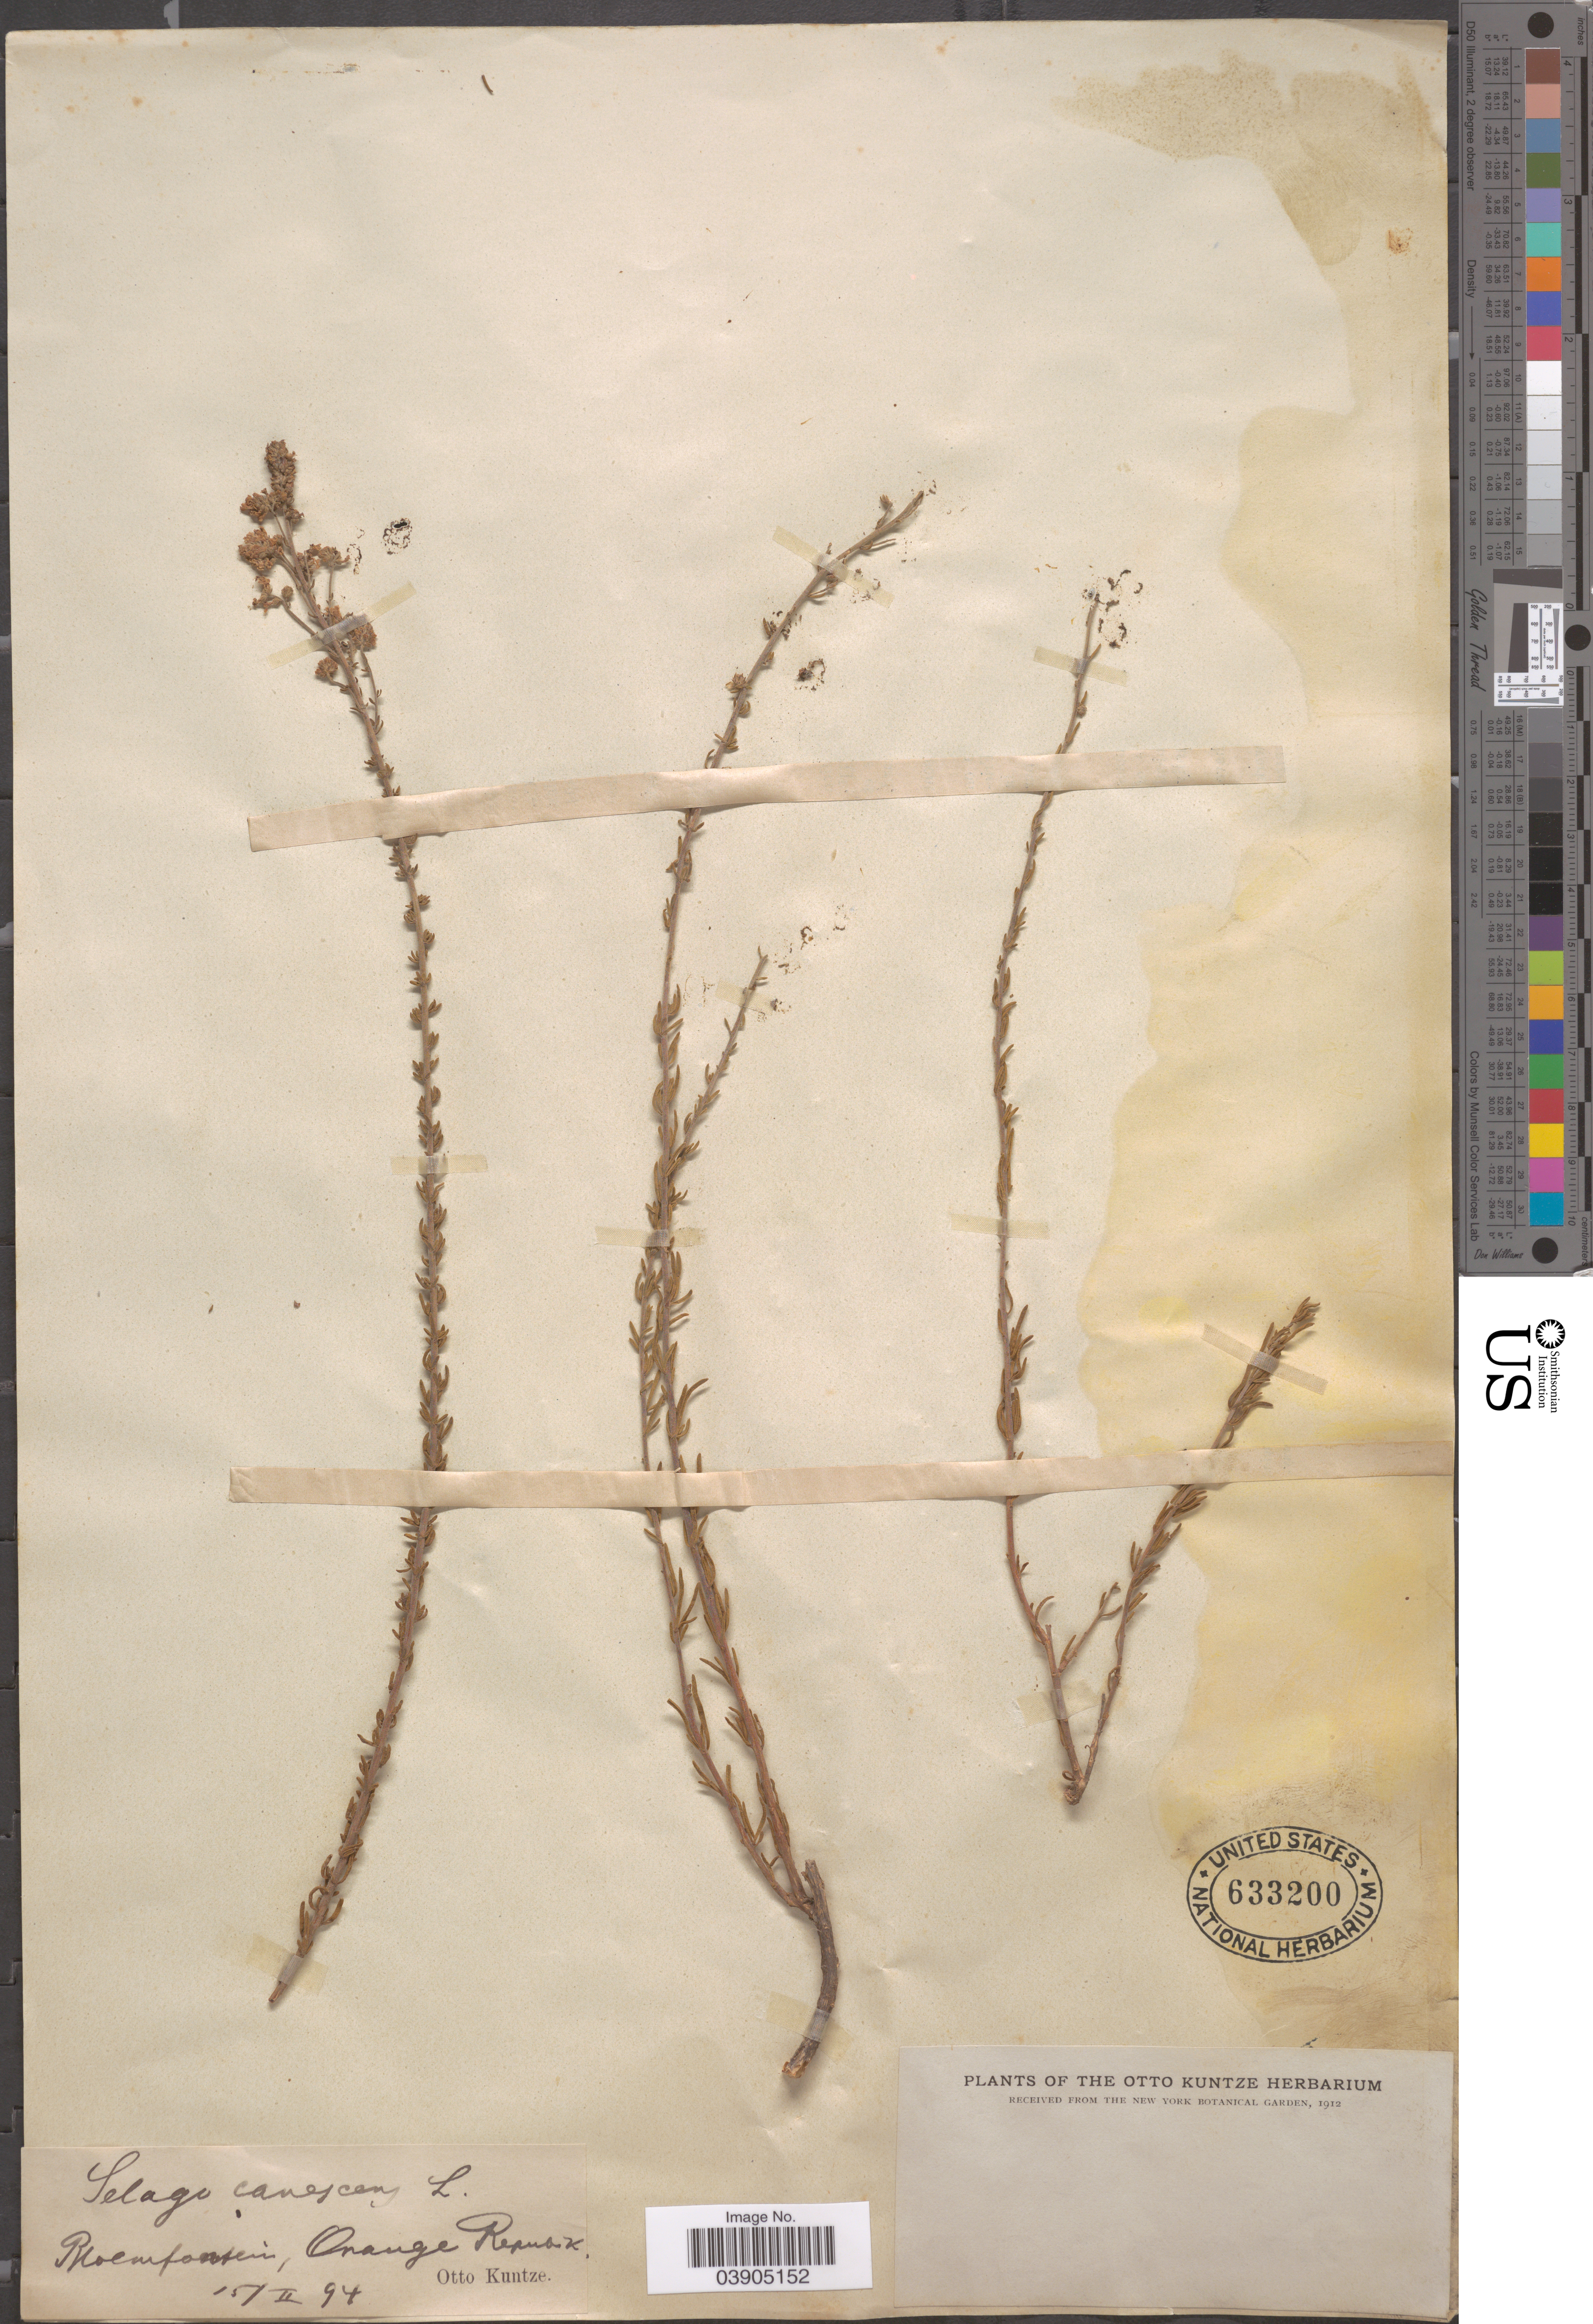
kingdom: Plantae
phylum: Tracheophyta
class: Magnoliopsida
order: Lamiales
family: Scrophulariaceae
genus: Selago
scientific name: Selago canescens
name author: L. f.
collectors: C.E.O. Kuntze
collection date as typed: Transcribed d/m/y: 15/2/94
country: South Africa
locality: Bloemfontein, Orange Republik.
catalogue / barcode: US 633200